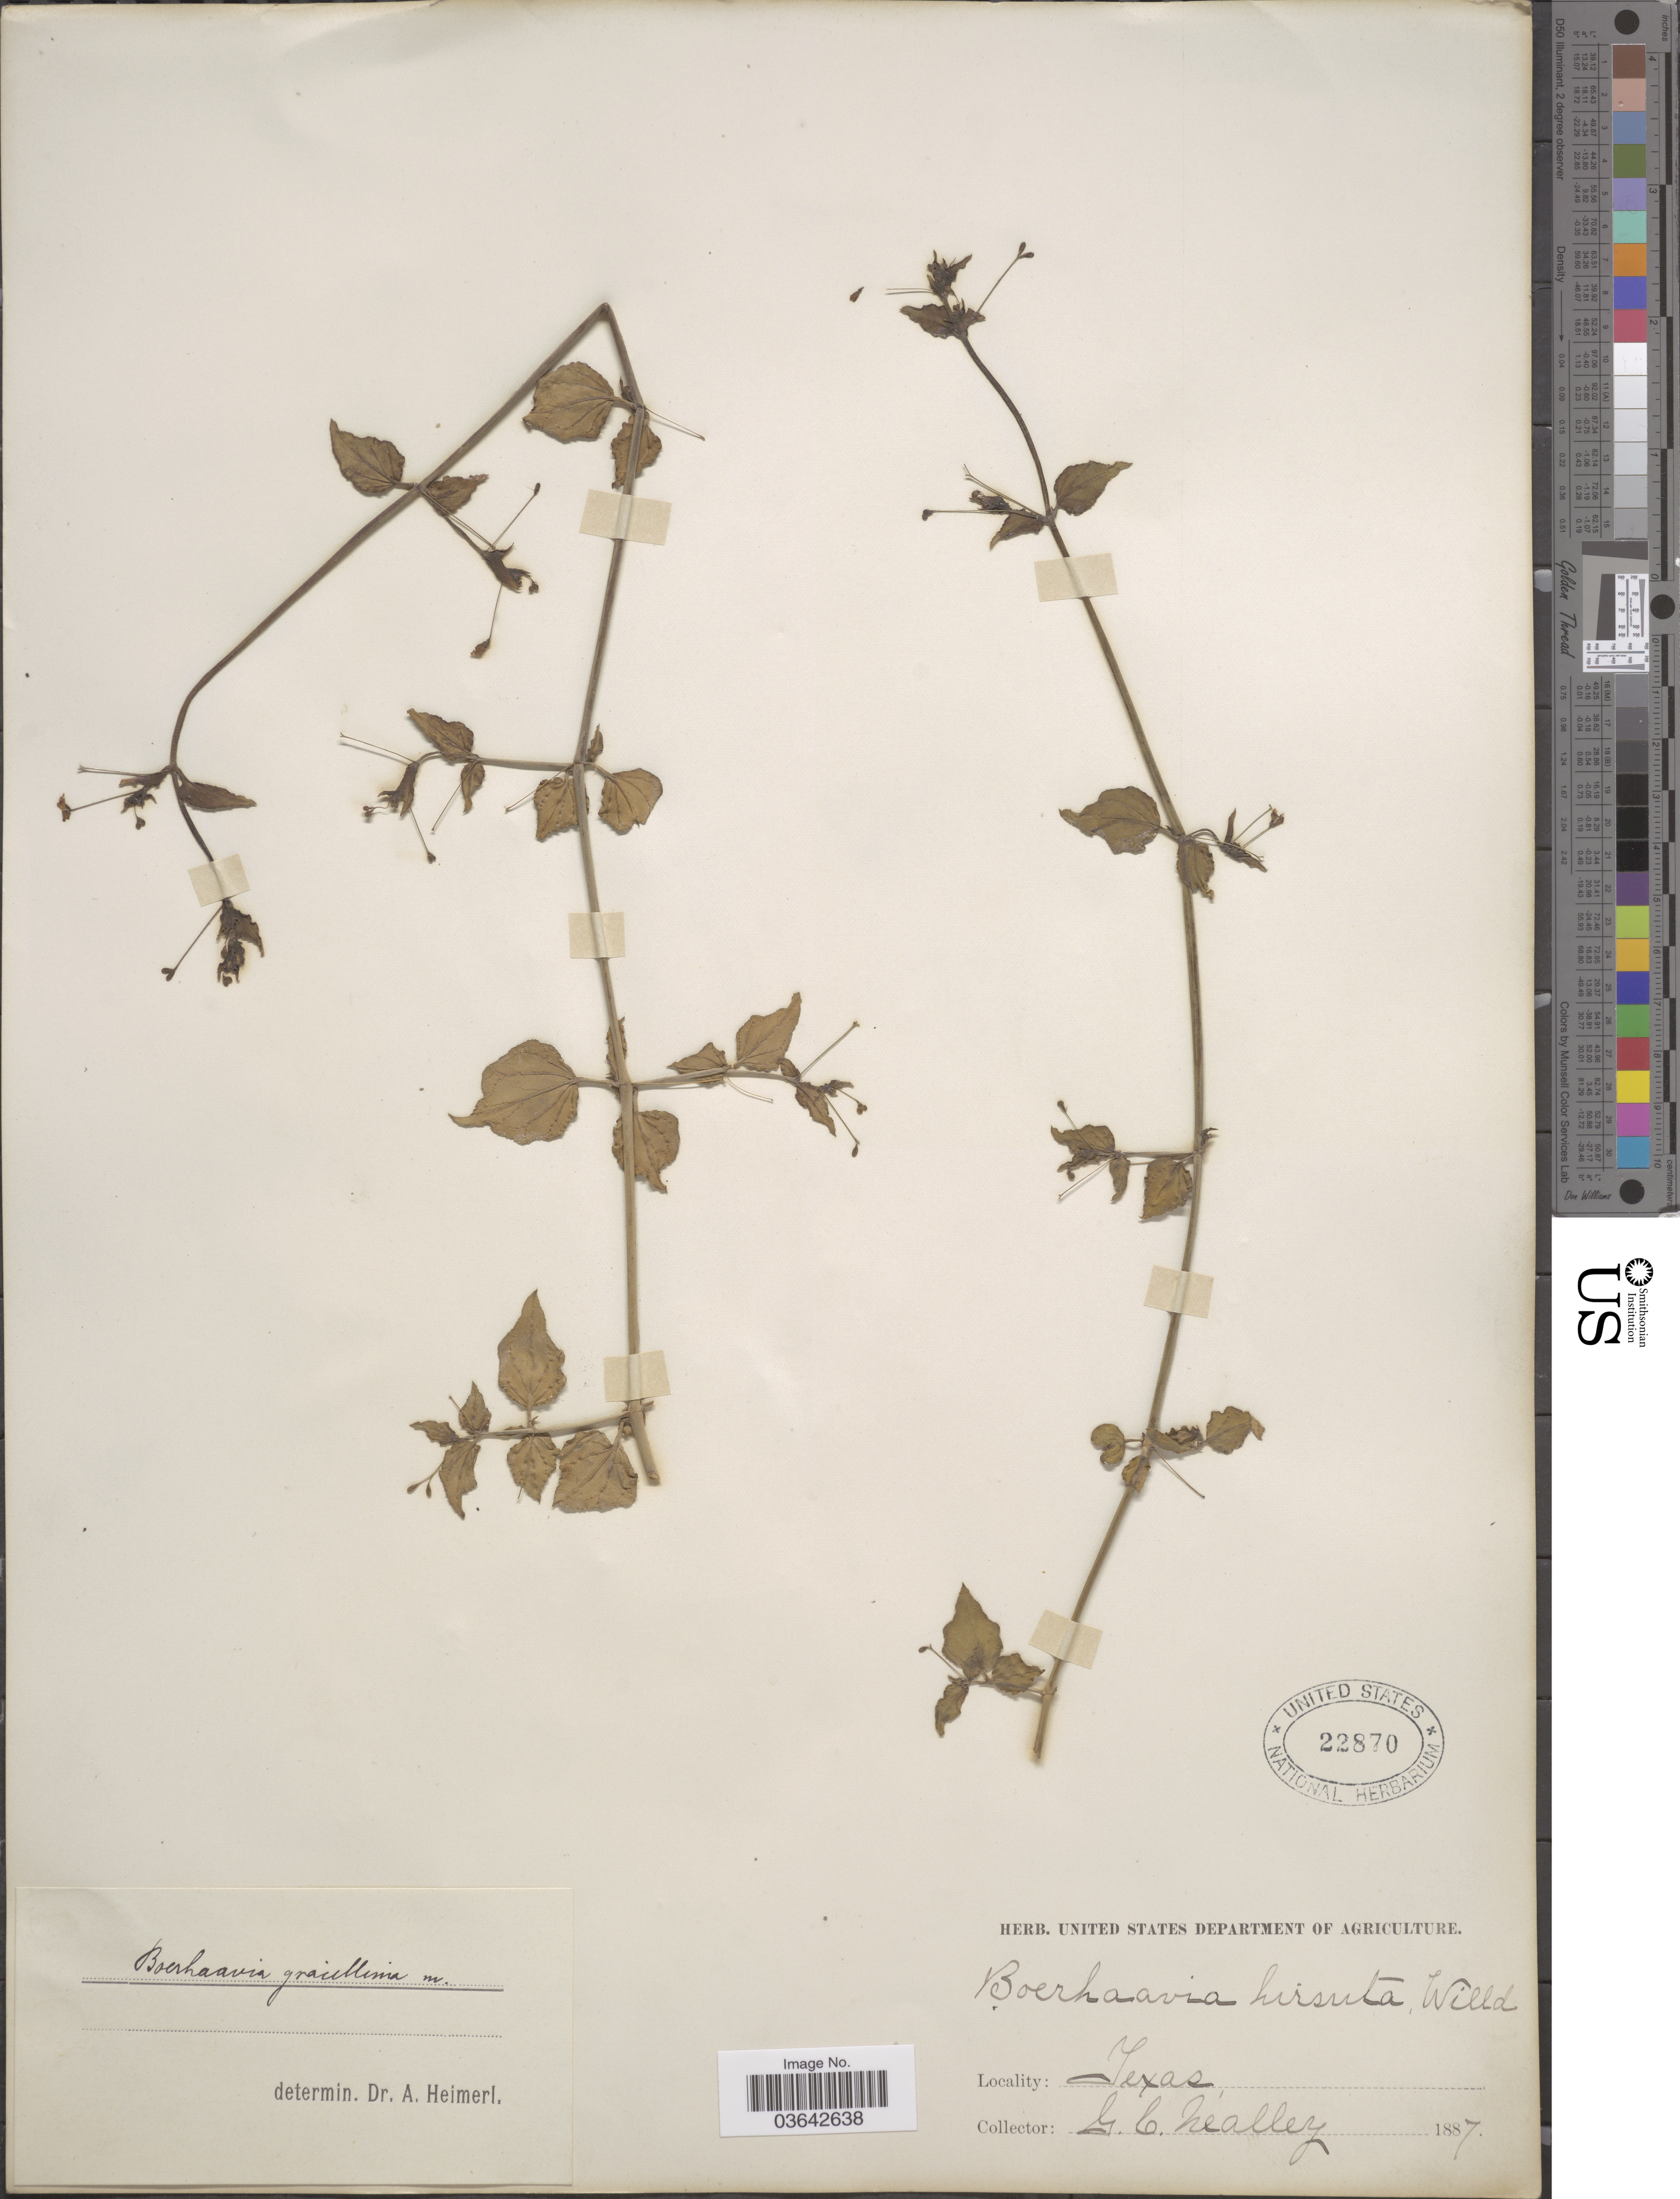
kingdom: Plantae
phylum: Tracheophyta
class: Magnoliopsida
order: Caryophyllales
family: Nyctaginaceae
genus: Boerhavia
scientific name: Boerhavia gracillima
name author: Heimerl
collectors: G. C. Nealley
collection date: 1887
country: United States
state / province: Texas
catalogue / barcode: US 22870